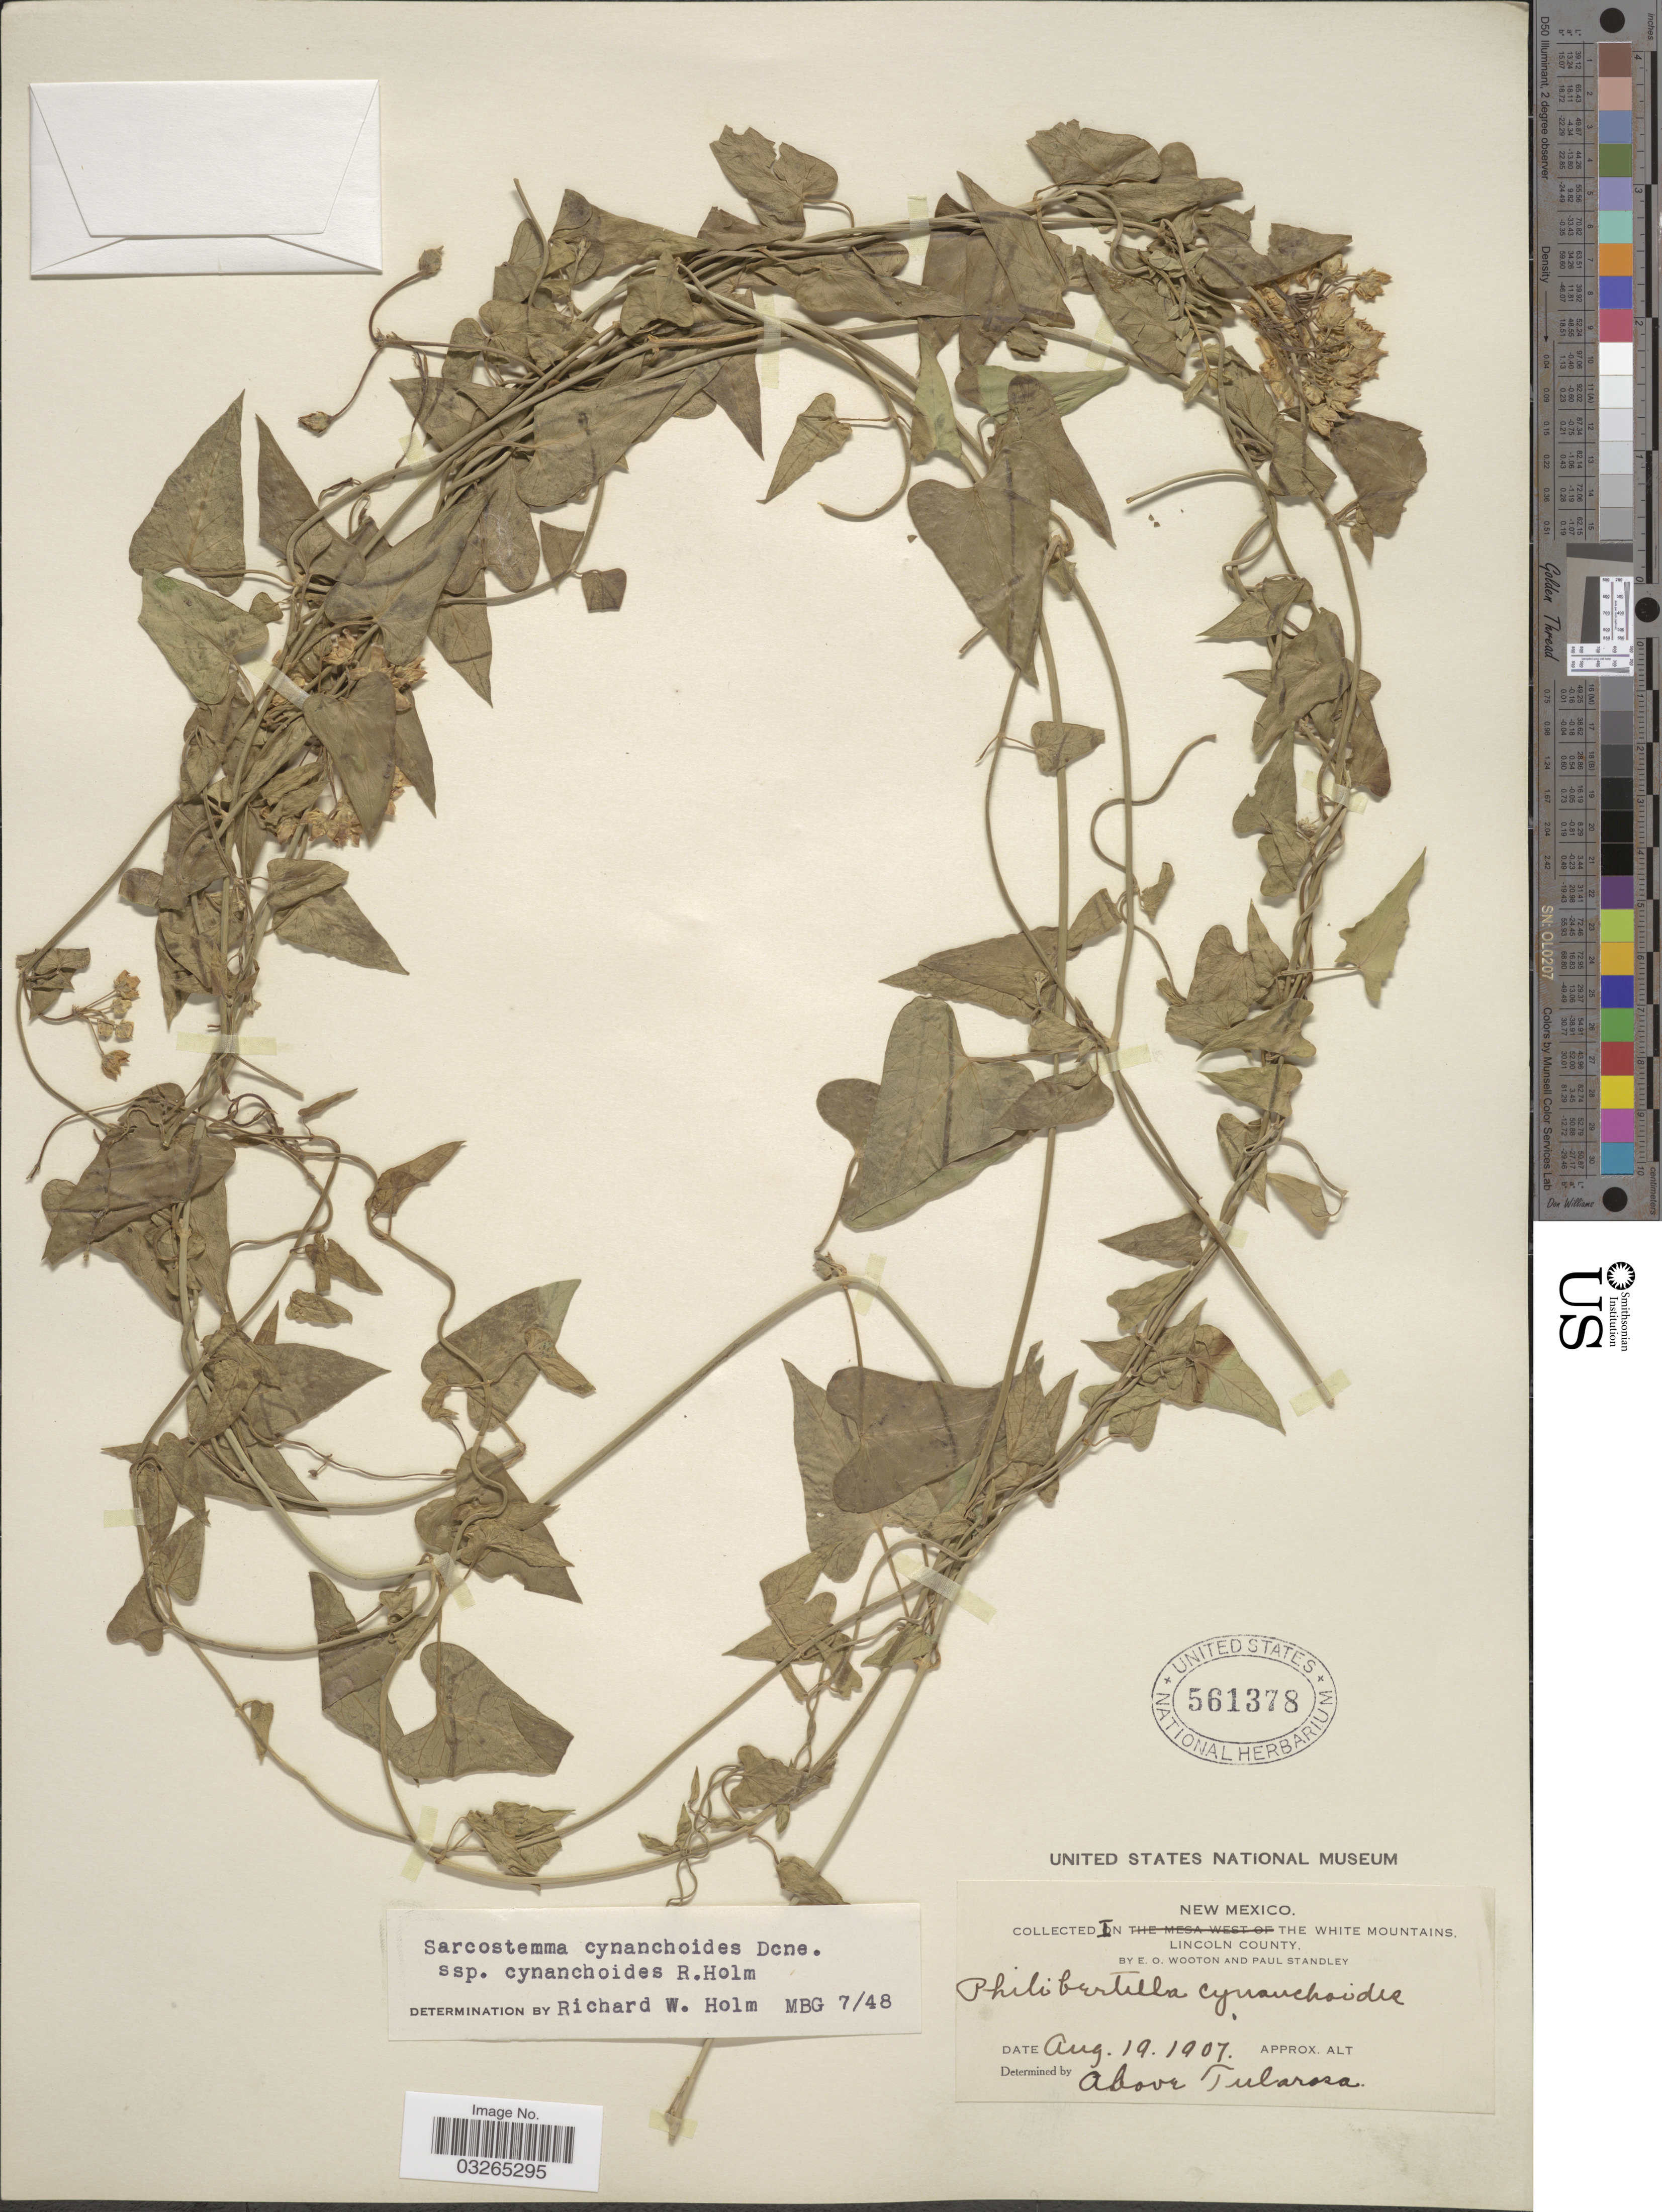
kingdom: Plantae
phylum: Tracheophyta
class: Magnoliopsida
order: Gentianales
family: Apocynaceae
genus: Sarcostemma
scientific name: Sarcostemma cynanchoides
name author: Decne.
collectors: E. O. Wooton & P. C. Standley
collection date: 1907-08-19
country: United States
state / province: New Mexico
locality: In the White Mountains, Lincoln County. Above Tularosa.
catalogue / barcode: US 561378